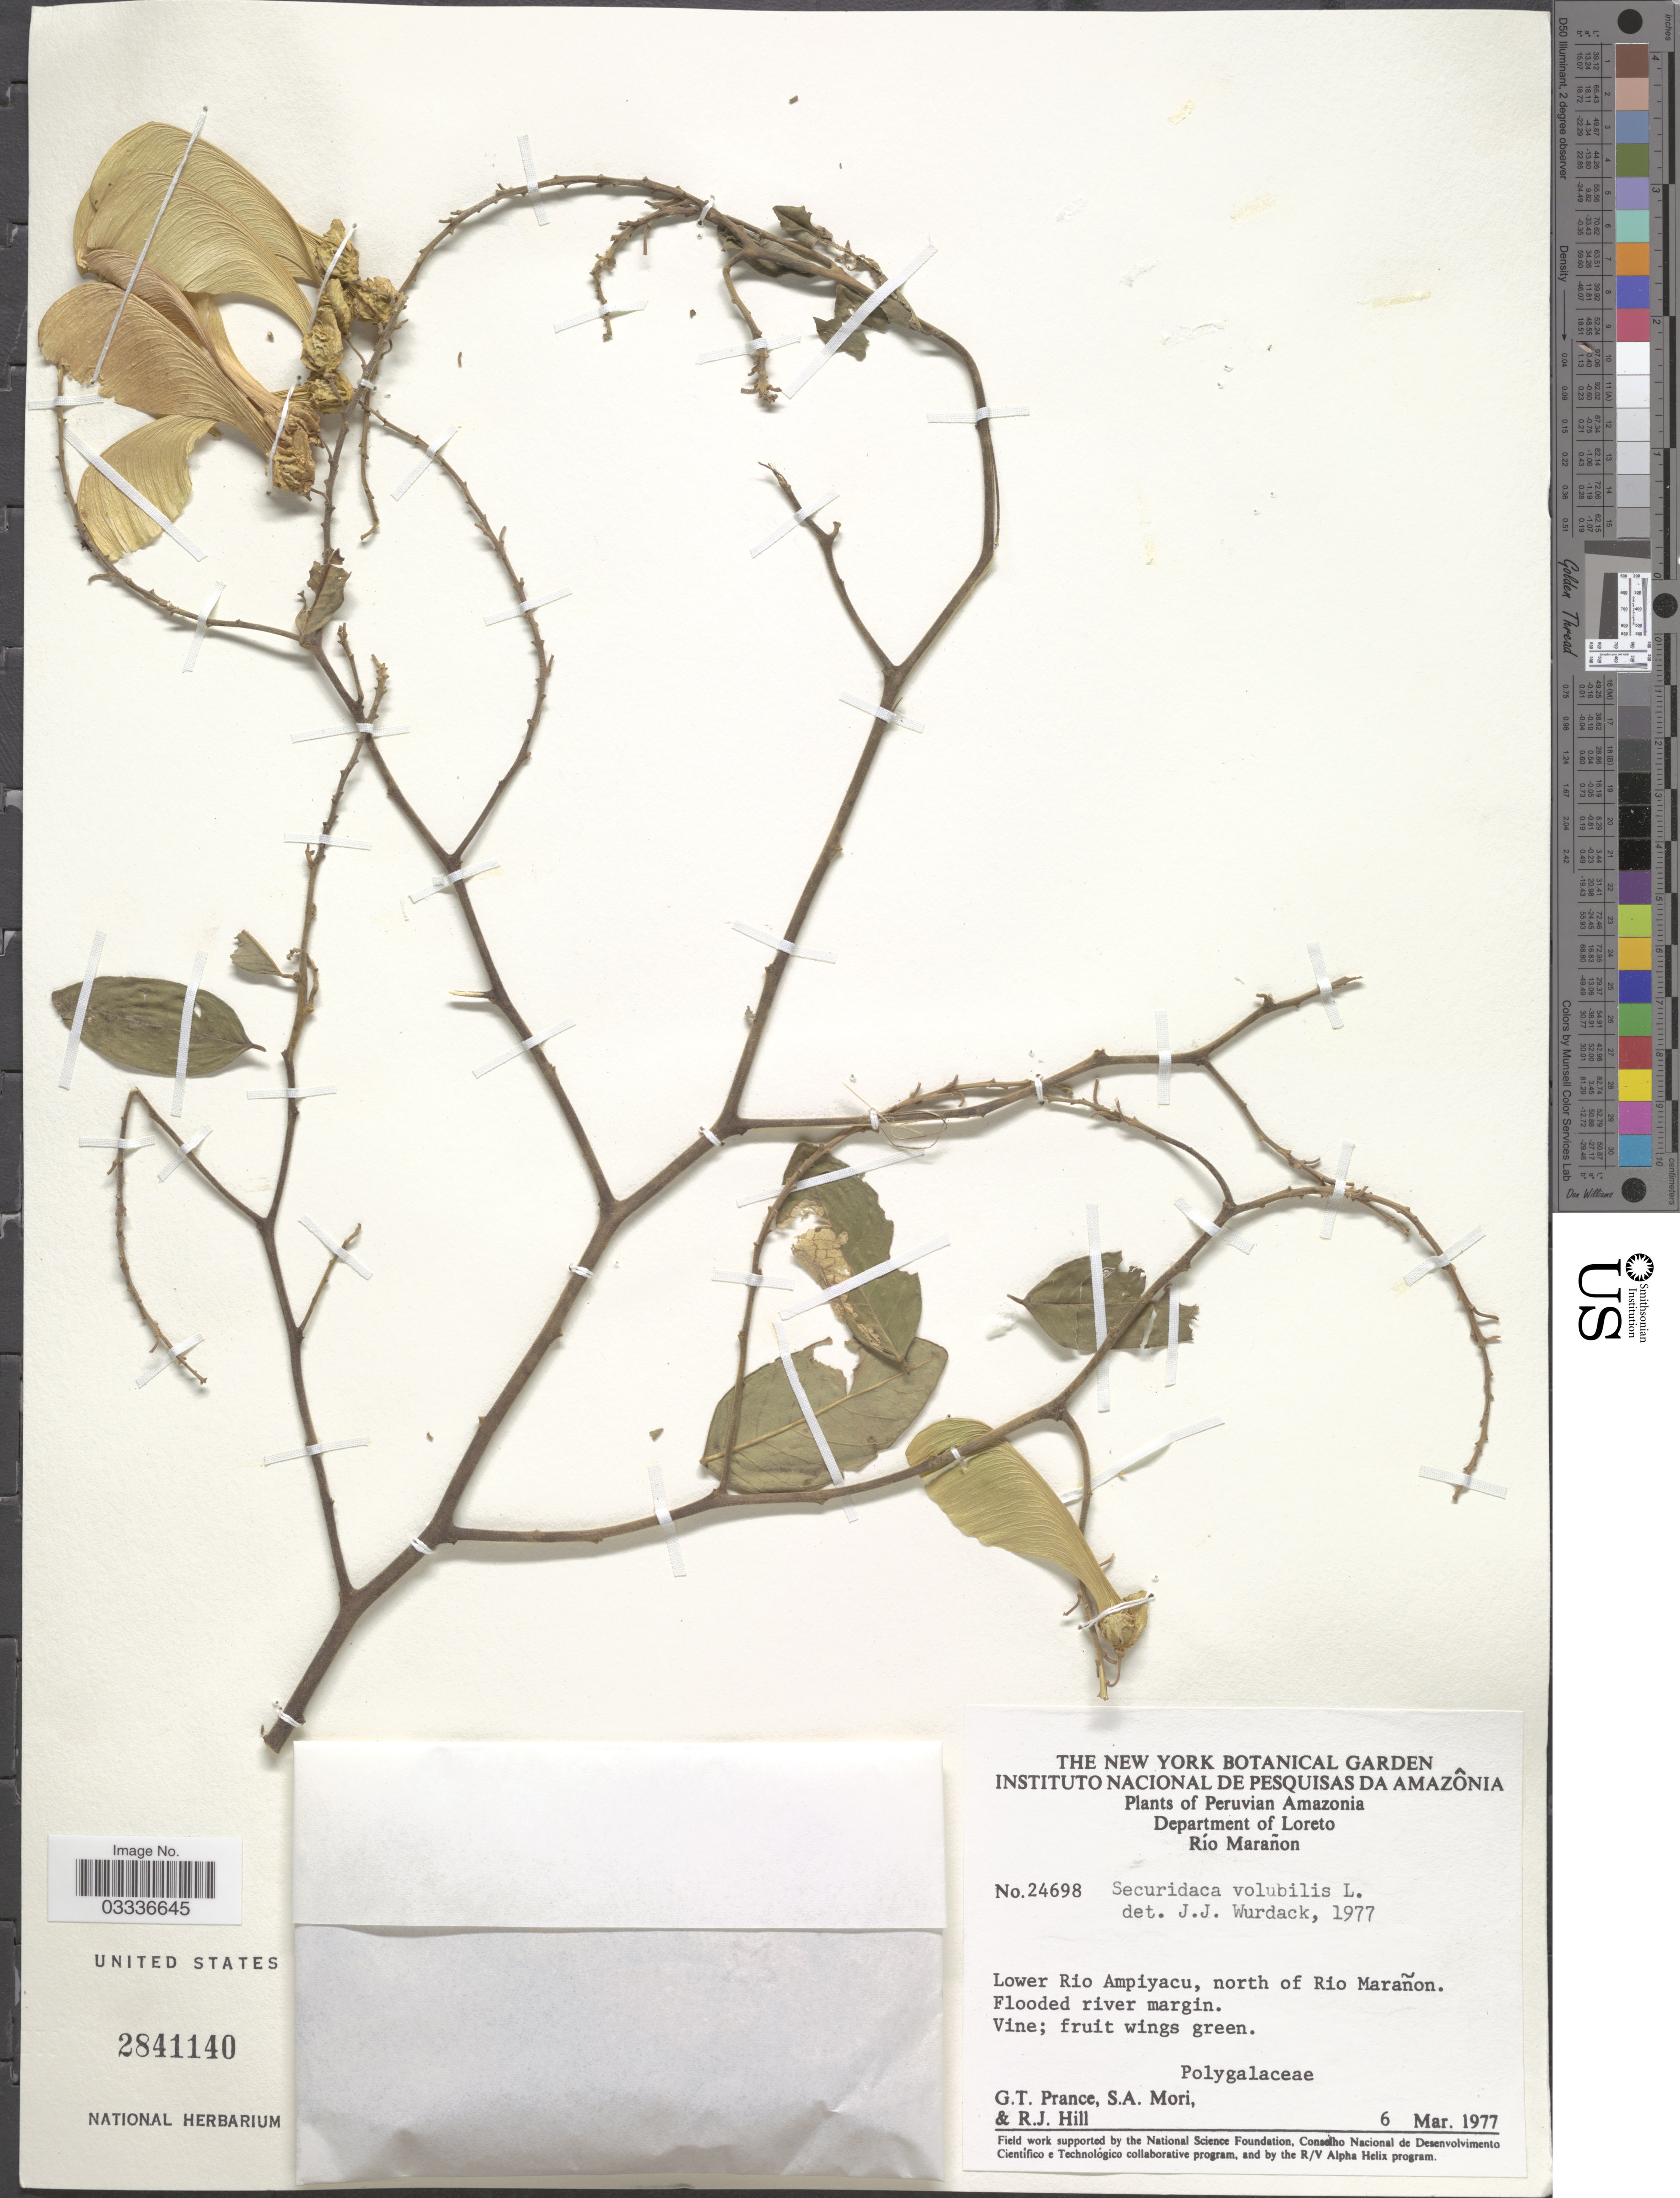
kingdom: Plantae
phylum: Tracheophyta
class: Magnoliopsida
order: Fabales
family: Polygalaceae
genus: Securidaca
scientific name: Securidaca volubilis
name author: L.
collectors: G. T. Prance, S. Mori & R. J. Hill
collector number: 24698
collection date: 1977-03-06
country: Peru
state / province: Loreto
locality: Peruvian Amazonia. Department of Loreto. Río Marañon. Lower Rio Ampiyacu, north of Rio Marañon.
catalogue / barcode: US 2841140